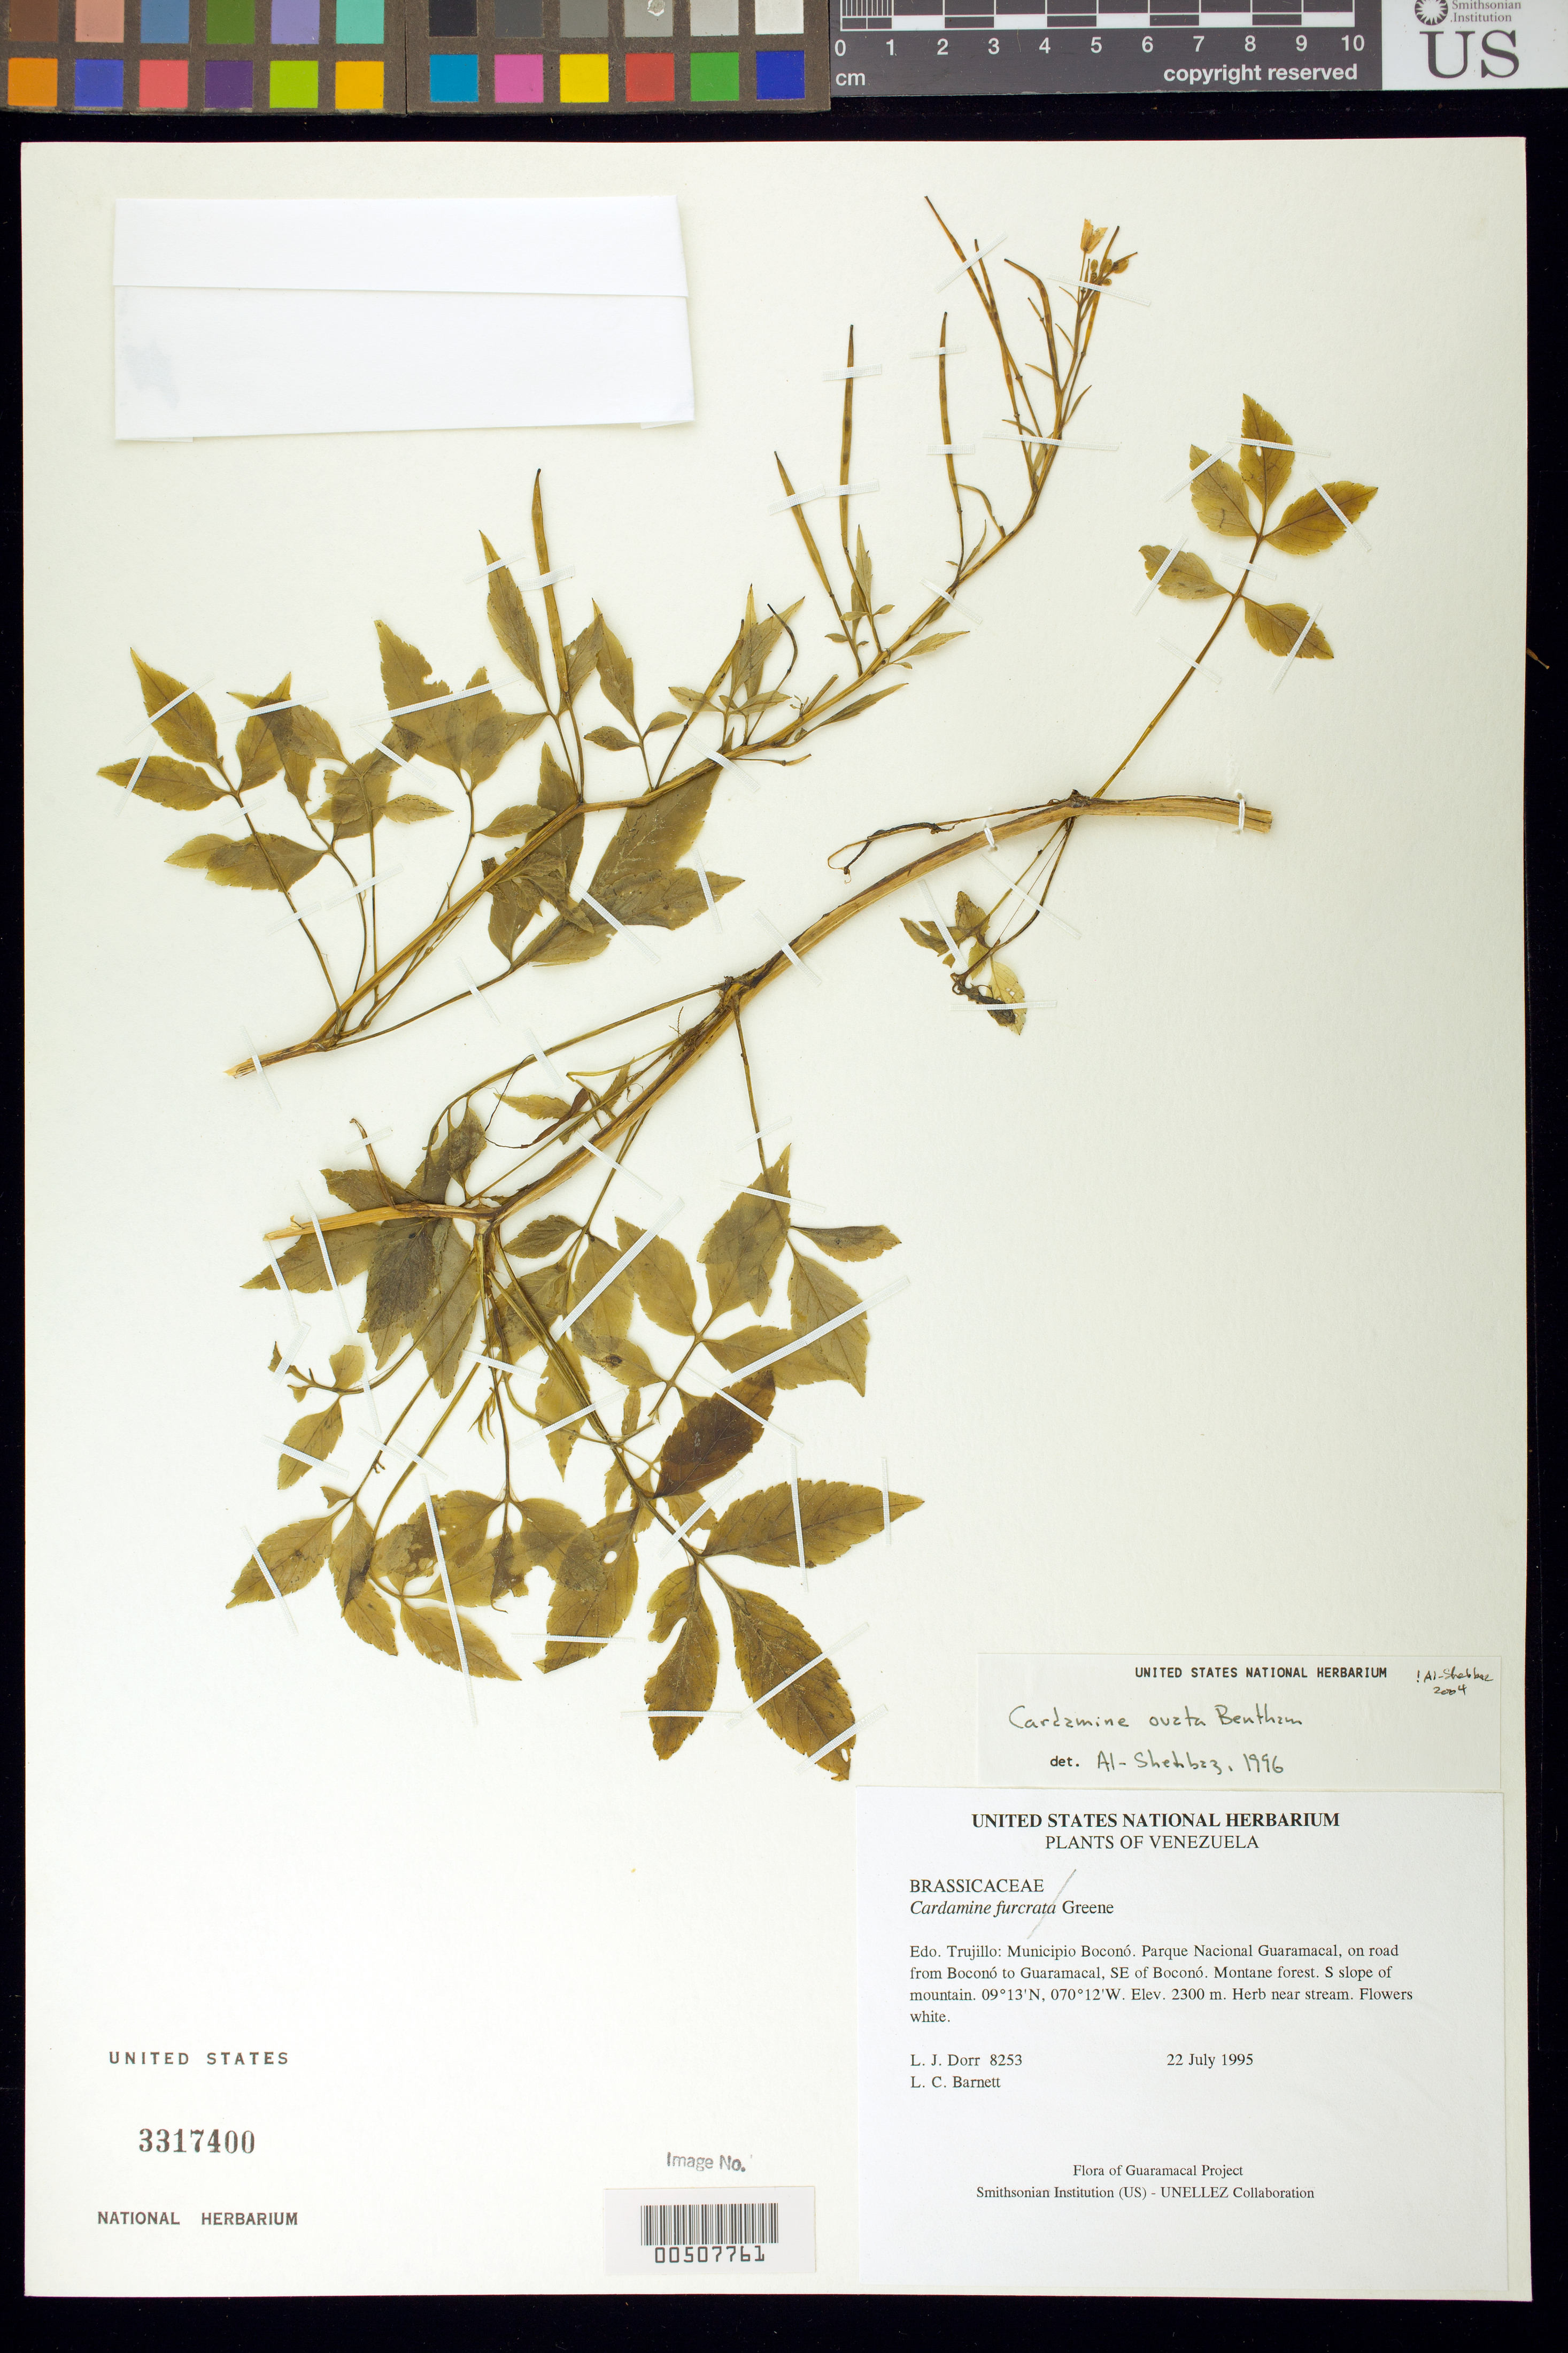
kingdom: Plantae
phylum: Tracheophyta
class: Magnoliopsida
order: Brassicales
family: Brassicaceae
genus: Cardamine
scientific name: Cardamine ovata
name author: Benth.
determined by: Al-Shehbaz, I. A., (MO), Missouri Botanical Garden (UNITED STATES)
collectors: L. J. Dorr & L. C. Barnett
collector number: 8253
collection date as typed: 22 Jul 1995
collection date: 1995-07-22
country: Venezuela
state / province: Trujillo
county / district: Boconó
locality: Parque Nacional Guaramacal, road from Boconó to Guaramacal, SE of Boconó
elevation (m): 2300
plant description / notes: MO, PORT, US, VEN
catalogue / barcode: US 3317400